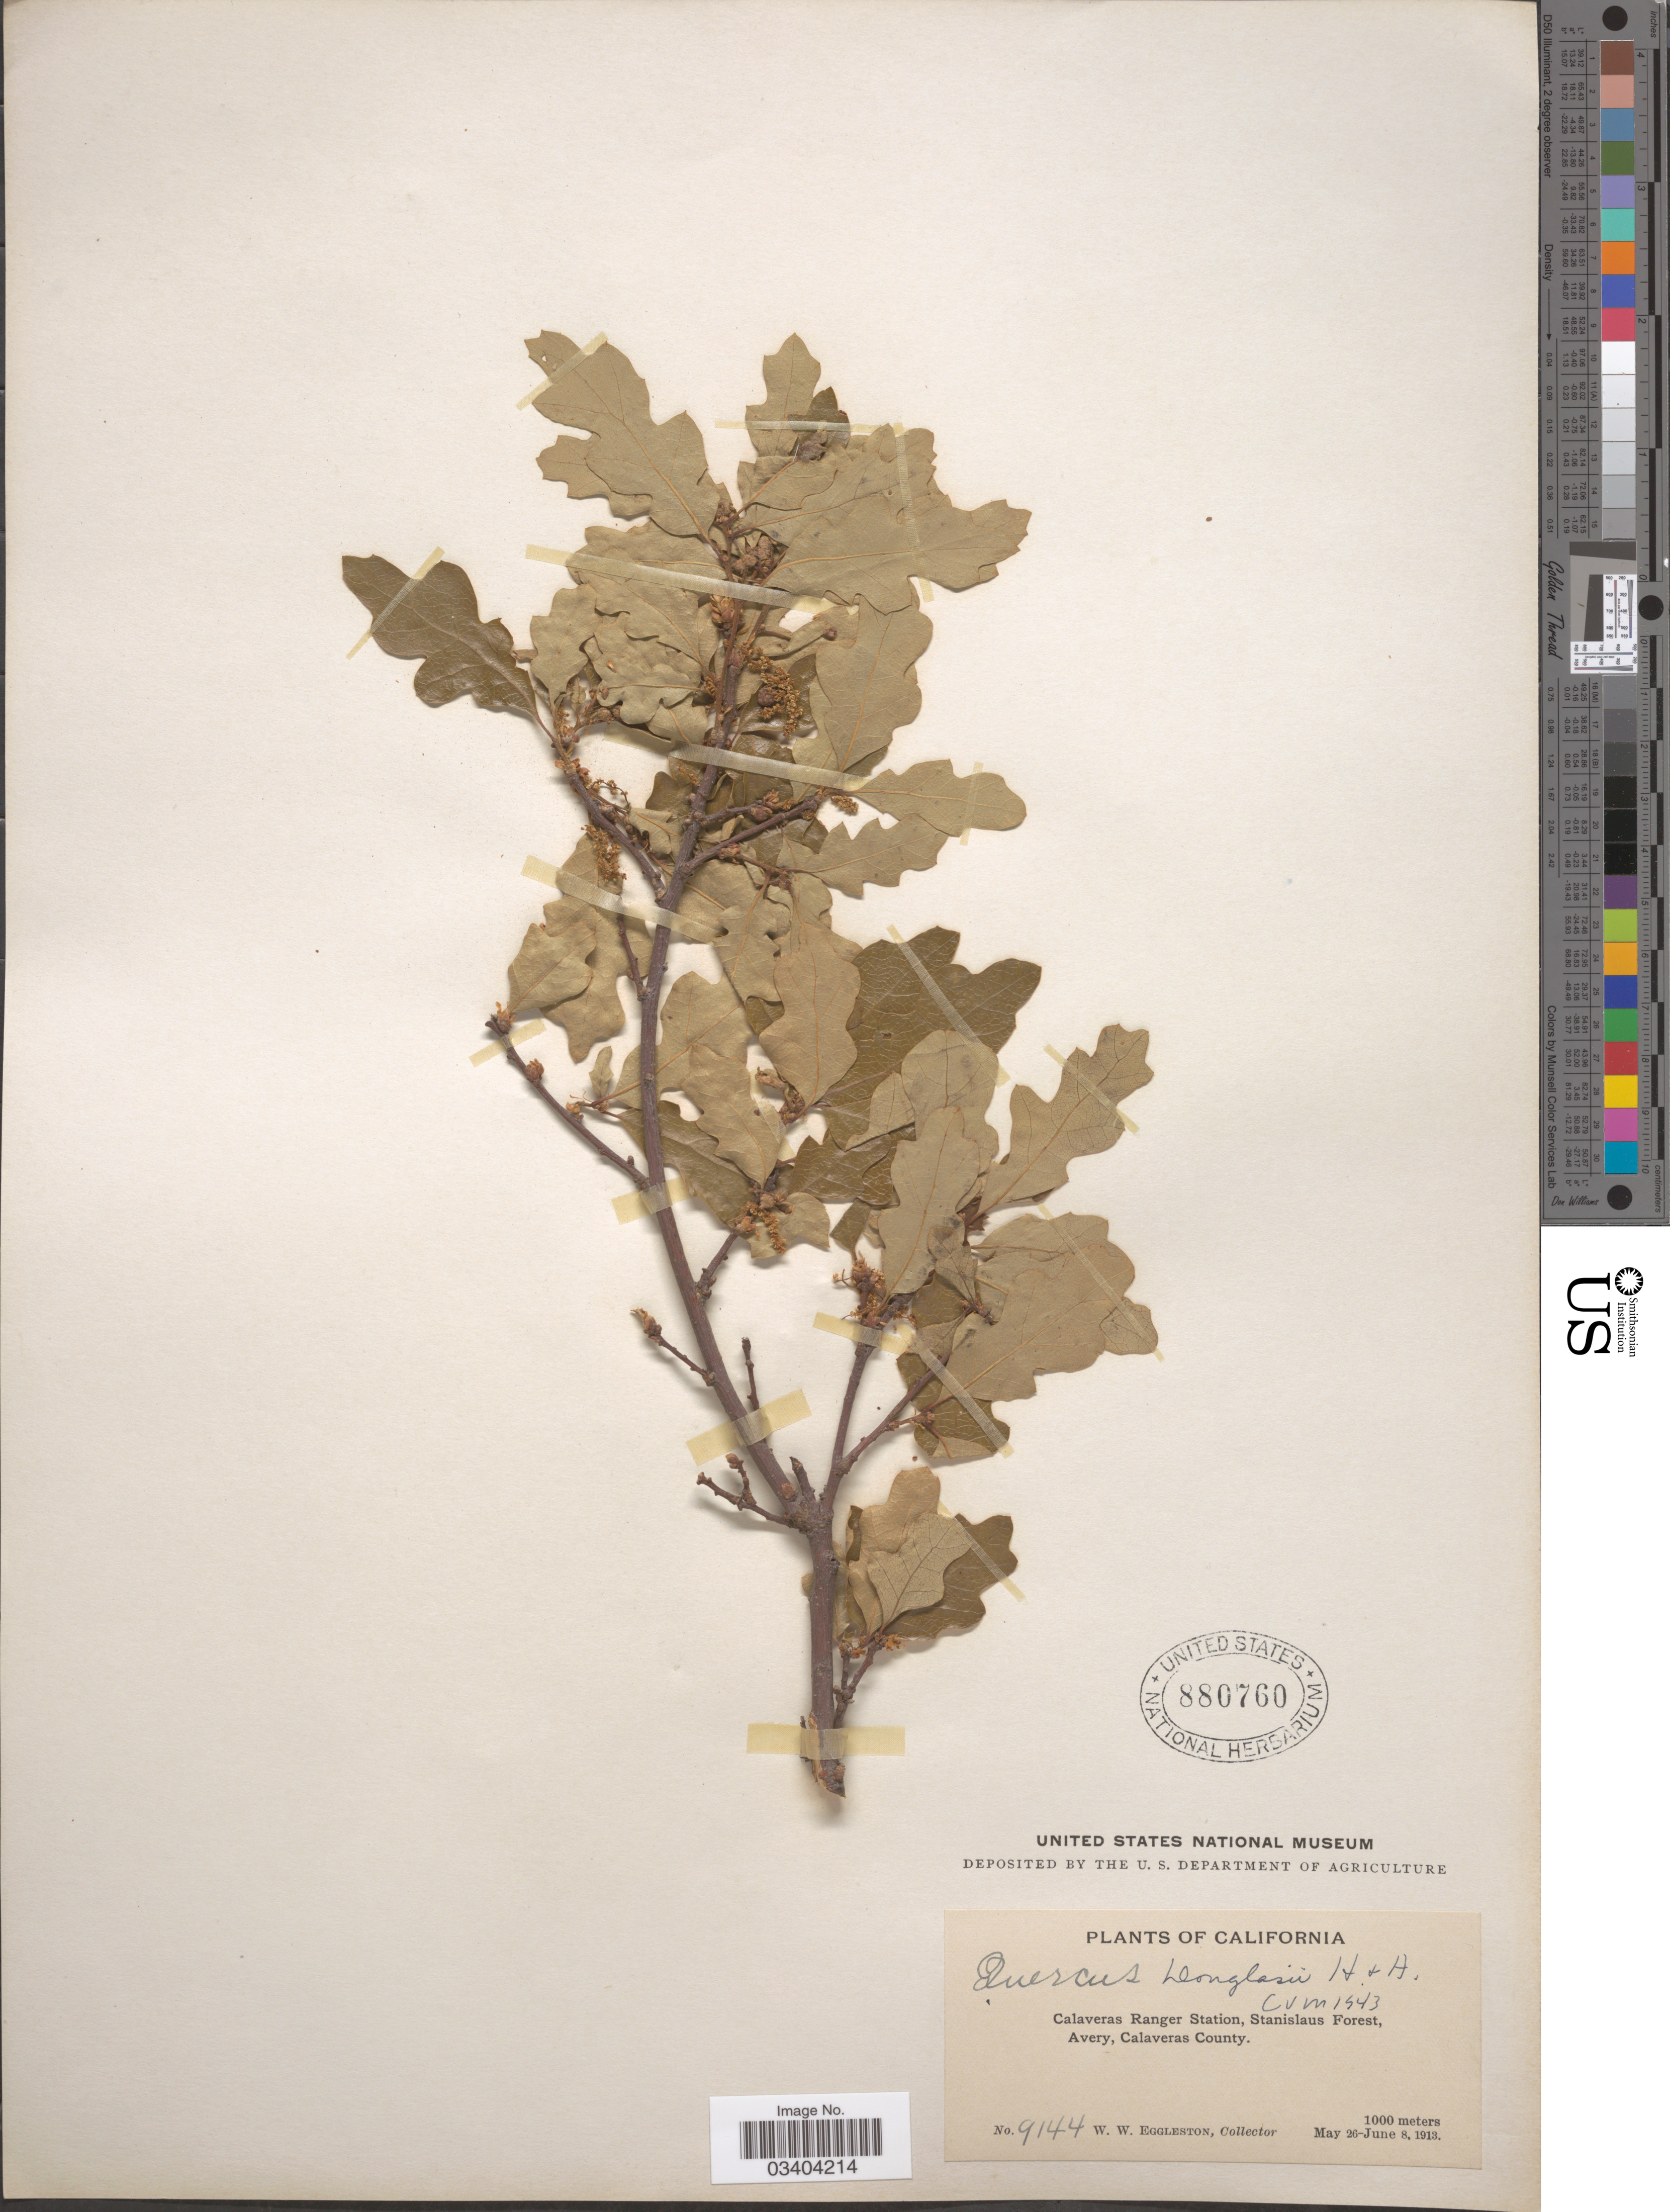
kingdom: Plantae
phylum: Tracheophyta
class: Magnoliopsida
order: Fagales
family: Fagaceae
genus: Quercus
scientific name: Quercus douglasii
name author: Hook. & Arn.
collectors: W. W. Eggleston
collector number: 9144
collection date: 1913-05-26/1913-06-08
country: United States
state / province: California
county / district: Calaveras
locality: Calaveras Ranger Station, Stanislaus Forest, Avery, Calaveras County.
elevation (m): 1000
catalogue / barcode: US 880760